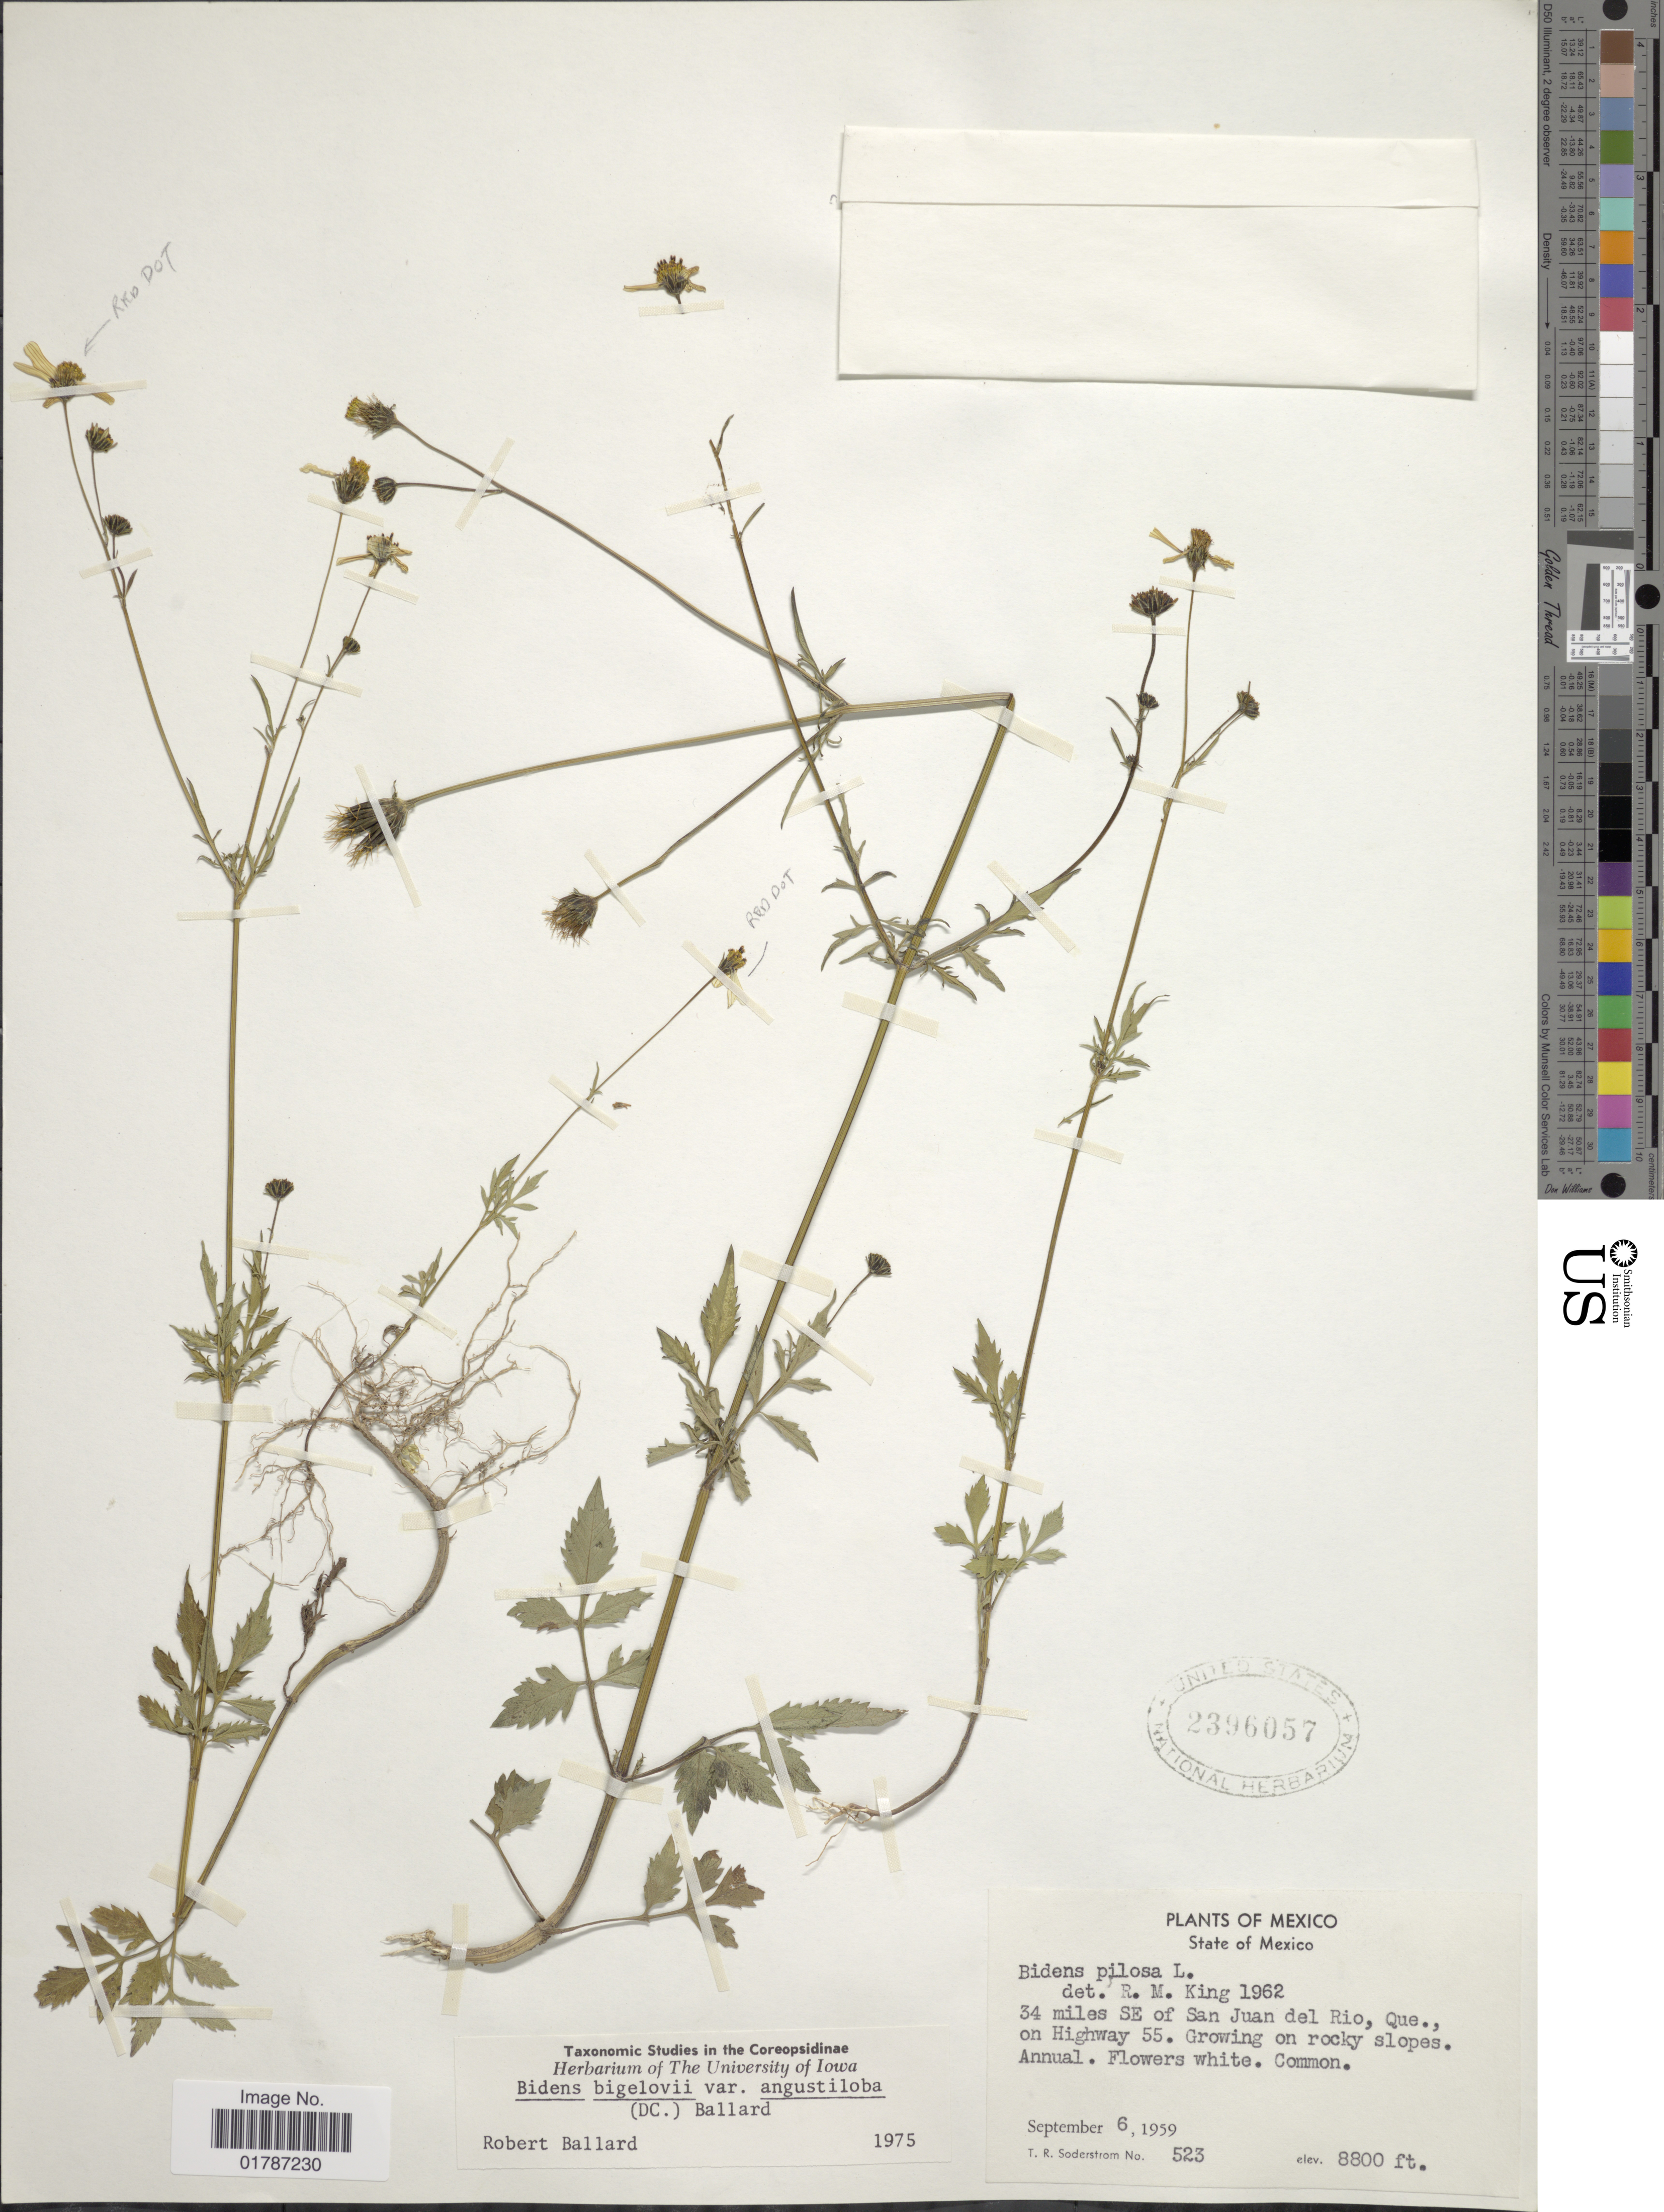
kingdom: Plantae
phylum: Tracheophyta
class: Magnoliopsida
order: Asterales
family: Asteraceae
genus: Bidens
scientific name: Bidens bigelovii var. angustiloba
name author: (DC.) Ballard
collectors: T. R. Soderstrom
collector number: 523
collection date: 1959-09-06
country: Mexico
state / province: México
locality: State of Mexico, 34 miles SE of San Juan del Rio, Que., on Highway 55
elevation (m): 2682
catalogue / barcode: US 2396057